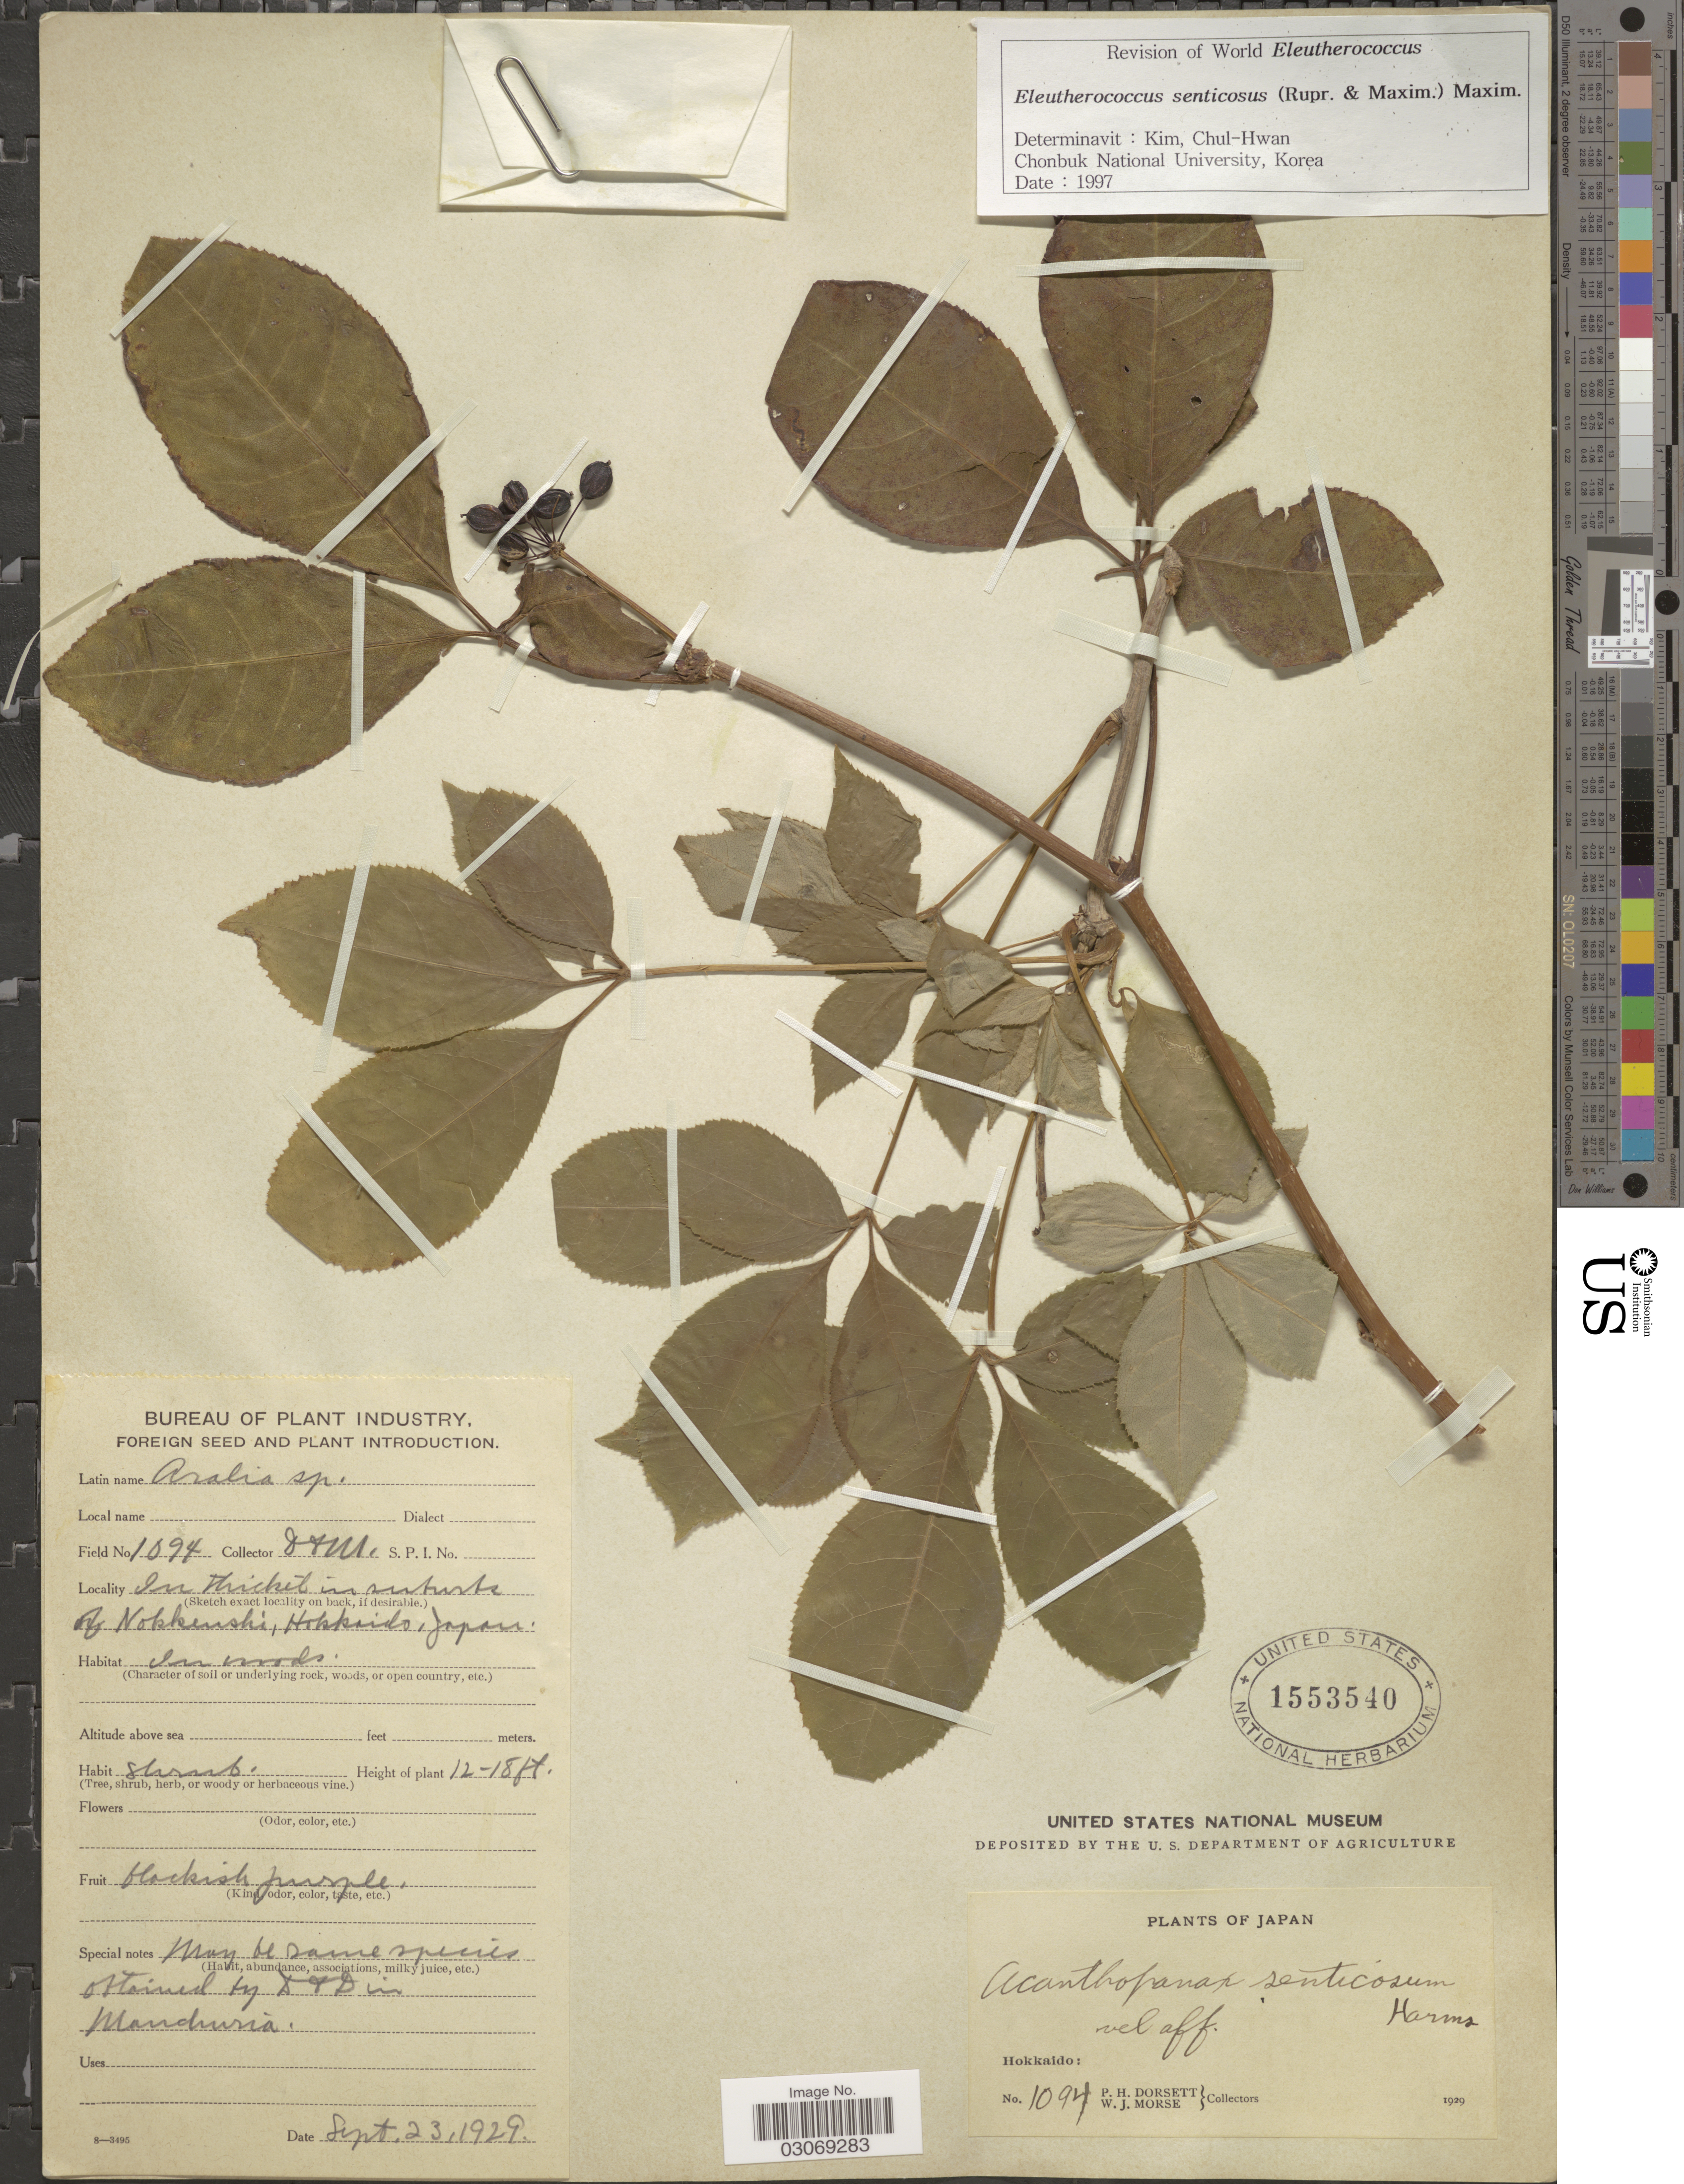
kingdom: Plantae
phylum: Tracheophyta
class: Magnoliopsida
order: Apiales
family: Araliaceae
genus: Eleutherococcus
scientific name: Eleutherococcus senticosus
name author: (Rupr. & Maxim.) Maxim.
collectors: P. H. Dorsett & W. J. Morse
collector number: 1094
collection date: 1929-09-23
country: Japan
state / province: Hokkaidō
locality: Nokkenshi.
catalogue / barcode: US 1553540